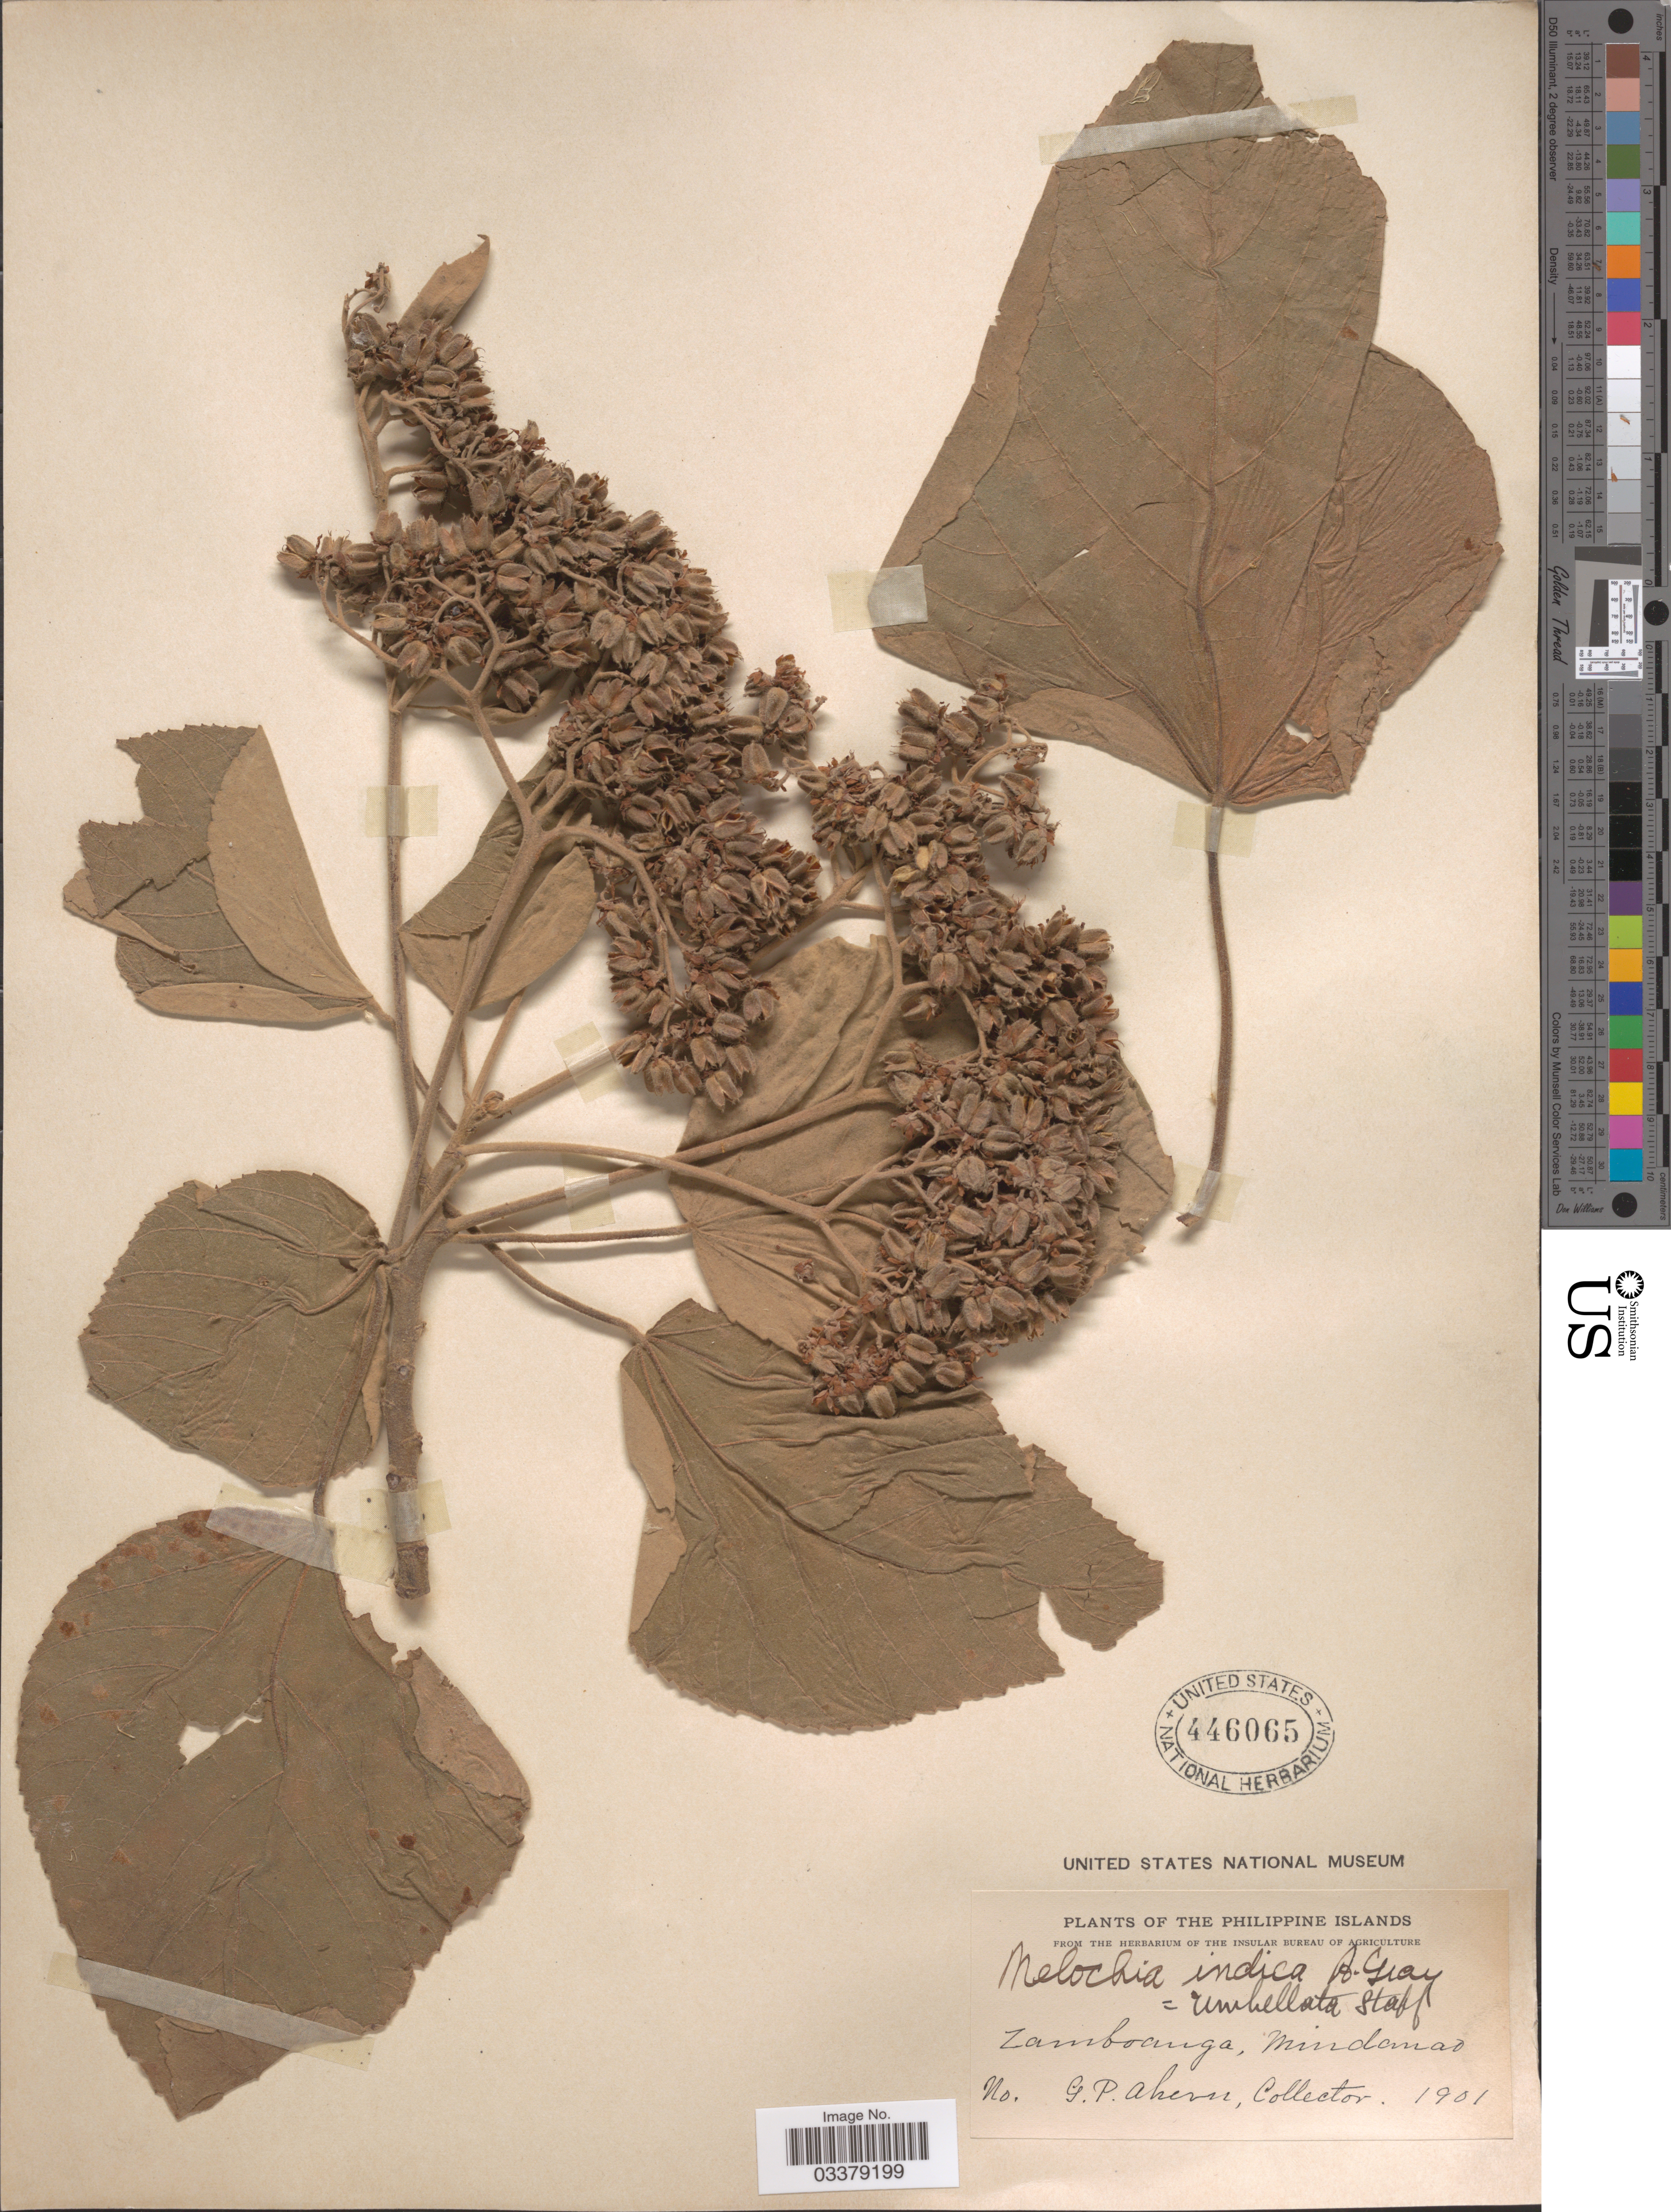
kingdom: Plantae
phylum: Tracheophyta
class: Magnoliopsida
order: Malvales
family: Malvaceae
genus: Melochia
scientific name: Melochia umbellata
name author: Stapf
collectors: G. Ahern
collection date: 1901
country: Philippines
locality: Zamboanga, Mindanao.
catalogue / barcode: US 446065